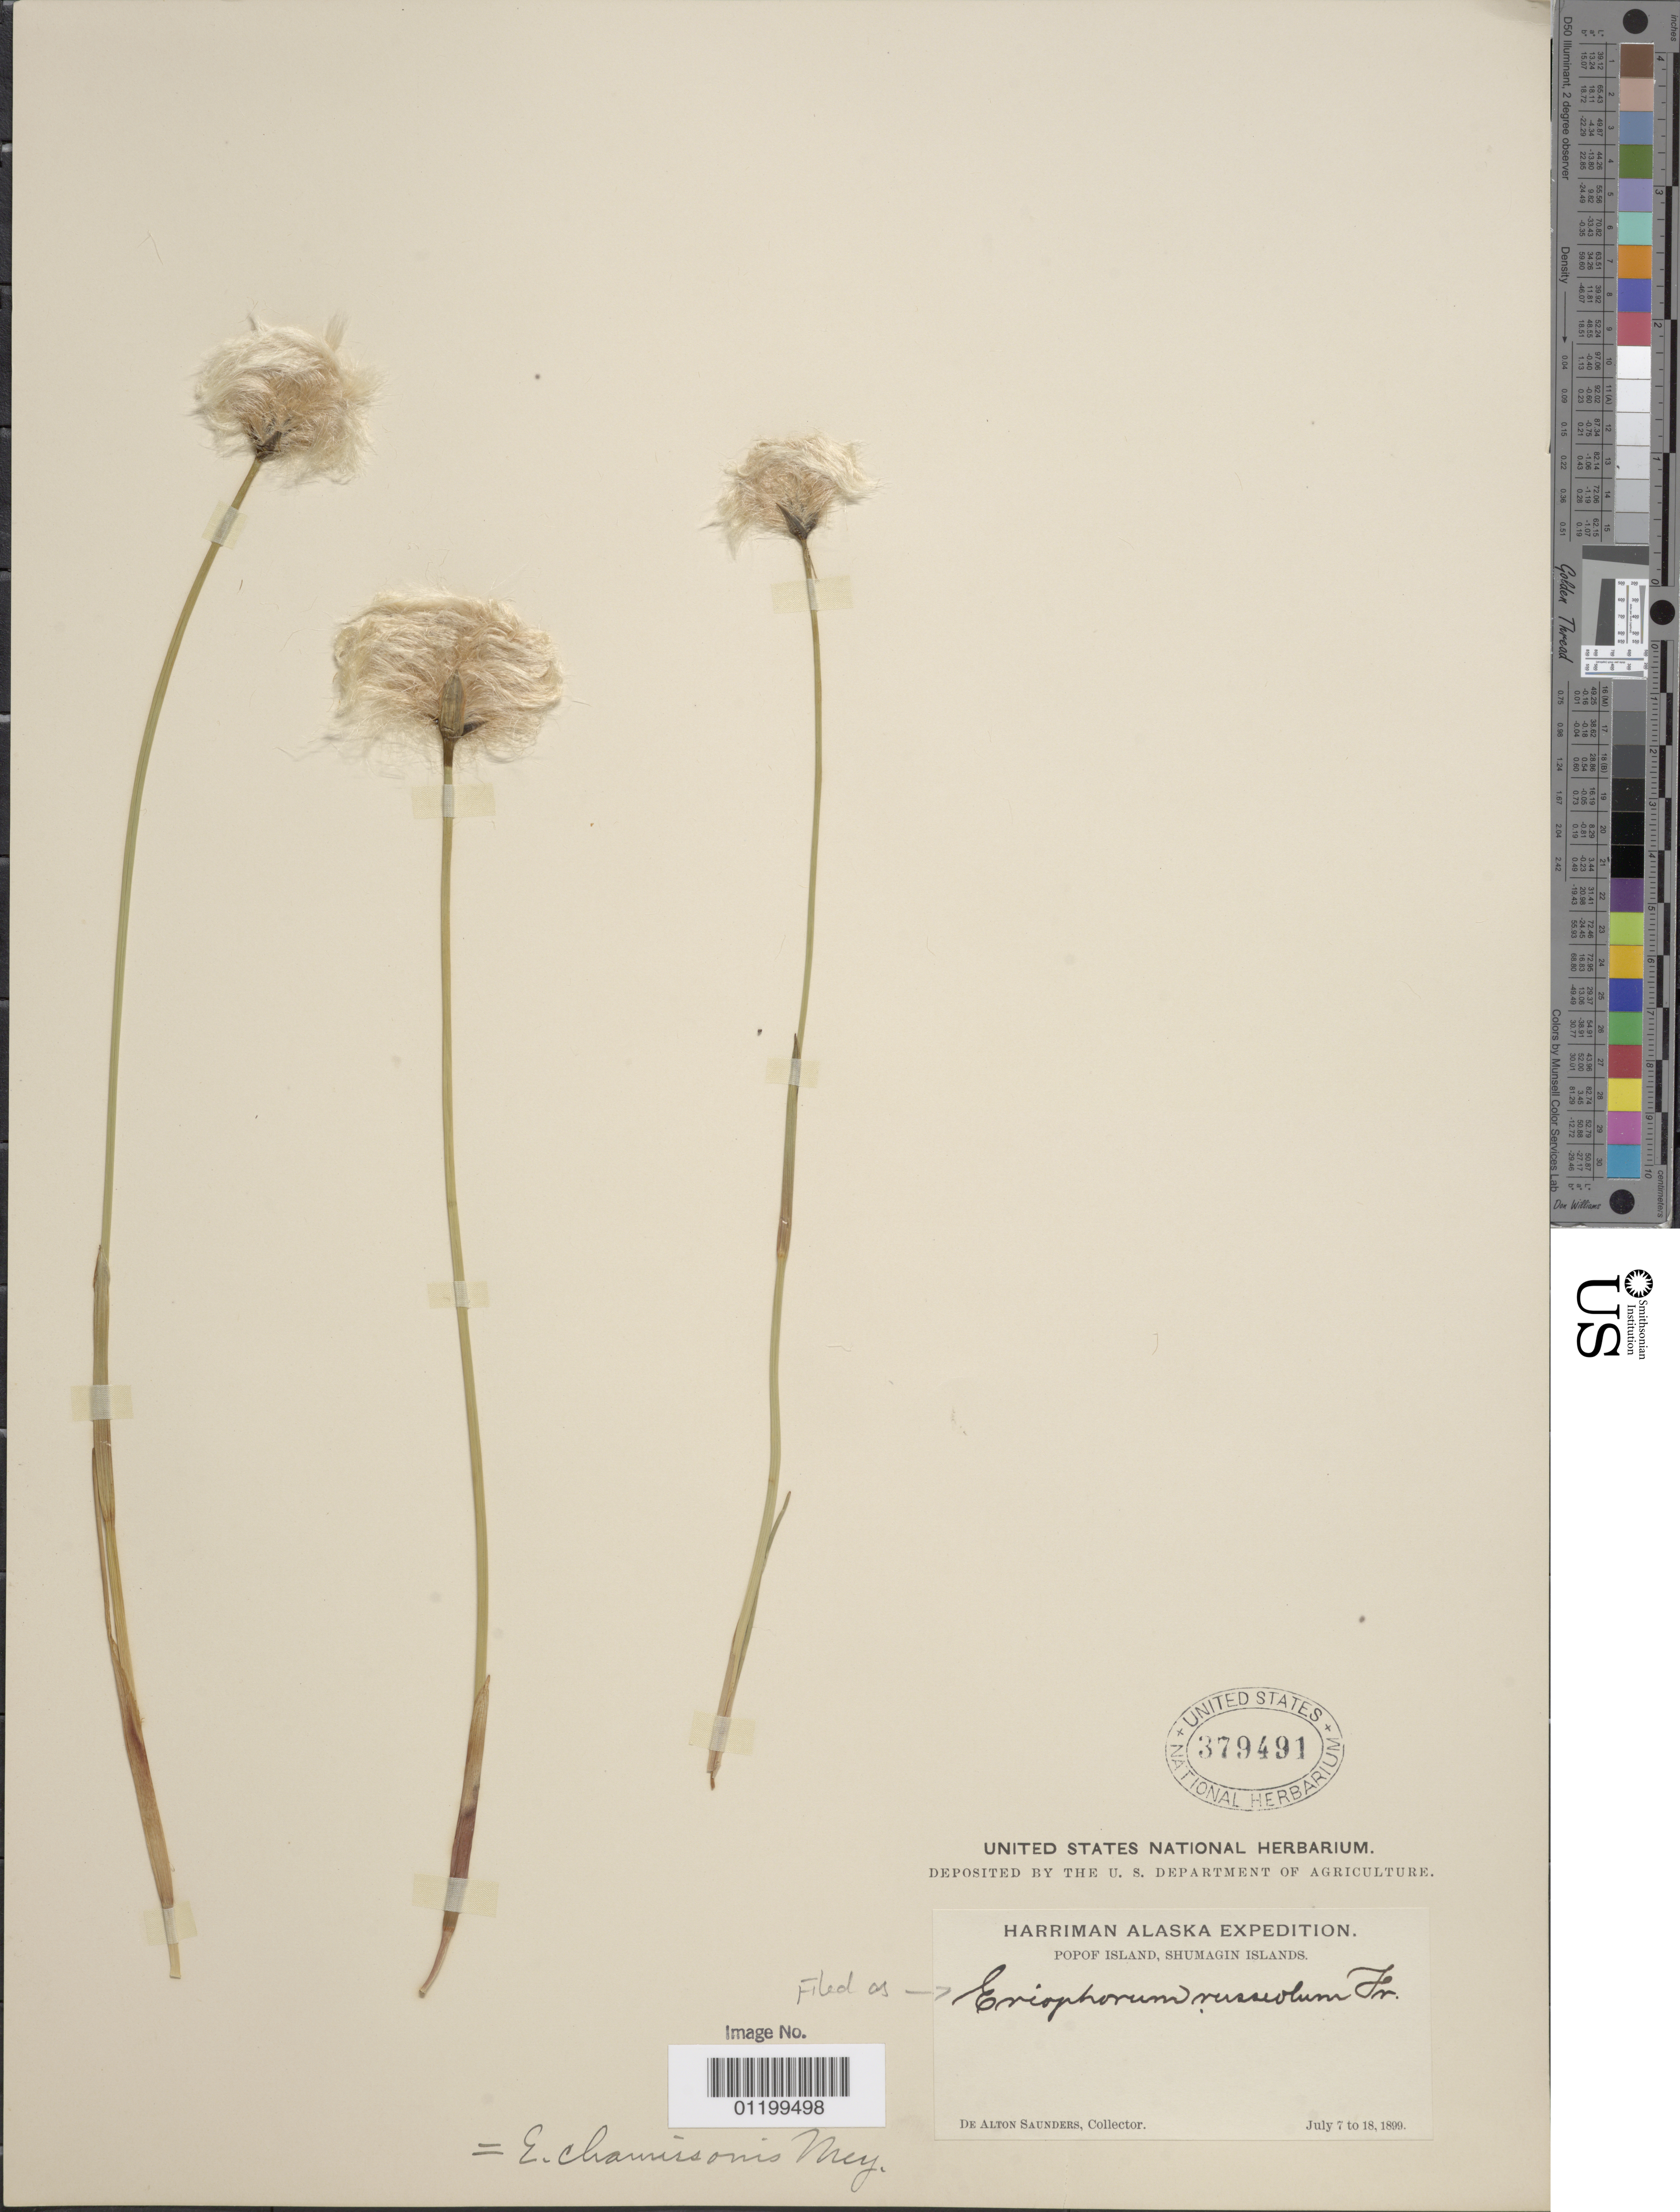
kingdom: Plantae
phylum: Tracheophyta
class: Liliopsida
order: Poales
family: Cyperaceae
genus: Eriophorum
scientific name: Eriophorum chamissonis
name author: C.A. Mey.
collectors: D. A. Saunders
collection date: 1899-07-07/1899-07-18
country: United States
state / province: Alaska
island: Popof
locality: Popof Island, Shumagin Islands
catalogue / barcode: US 379491